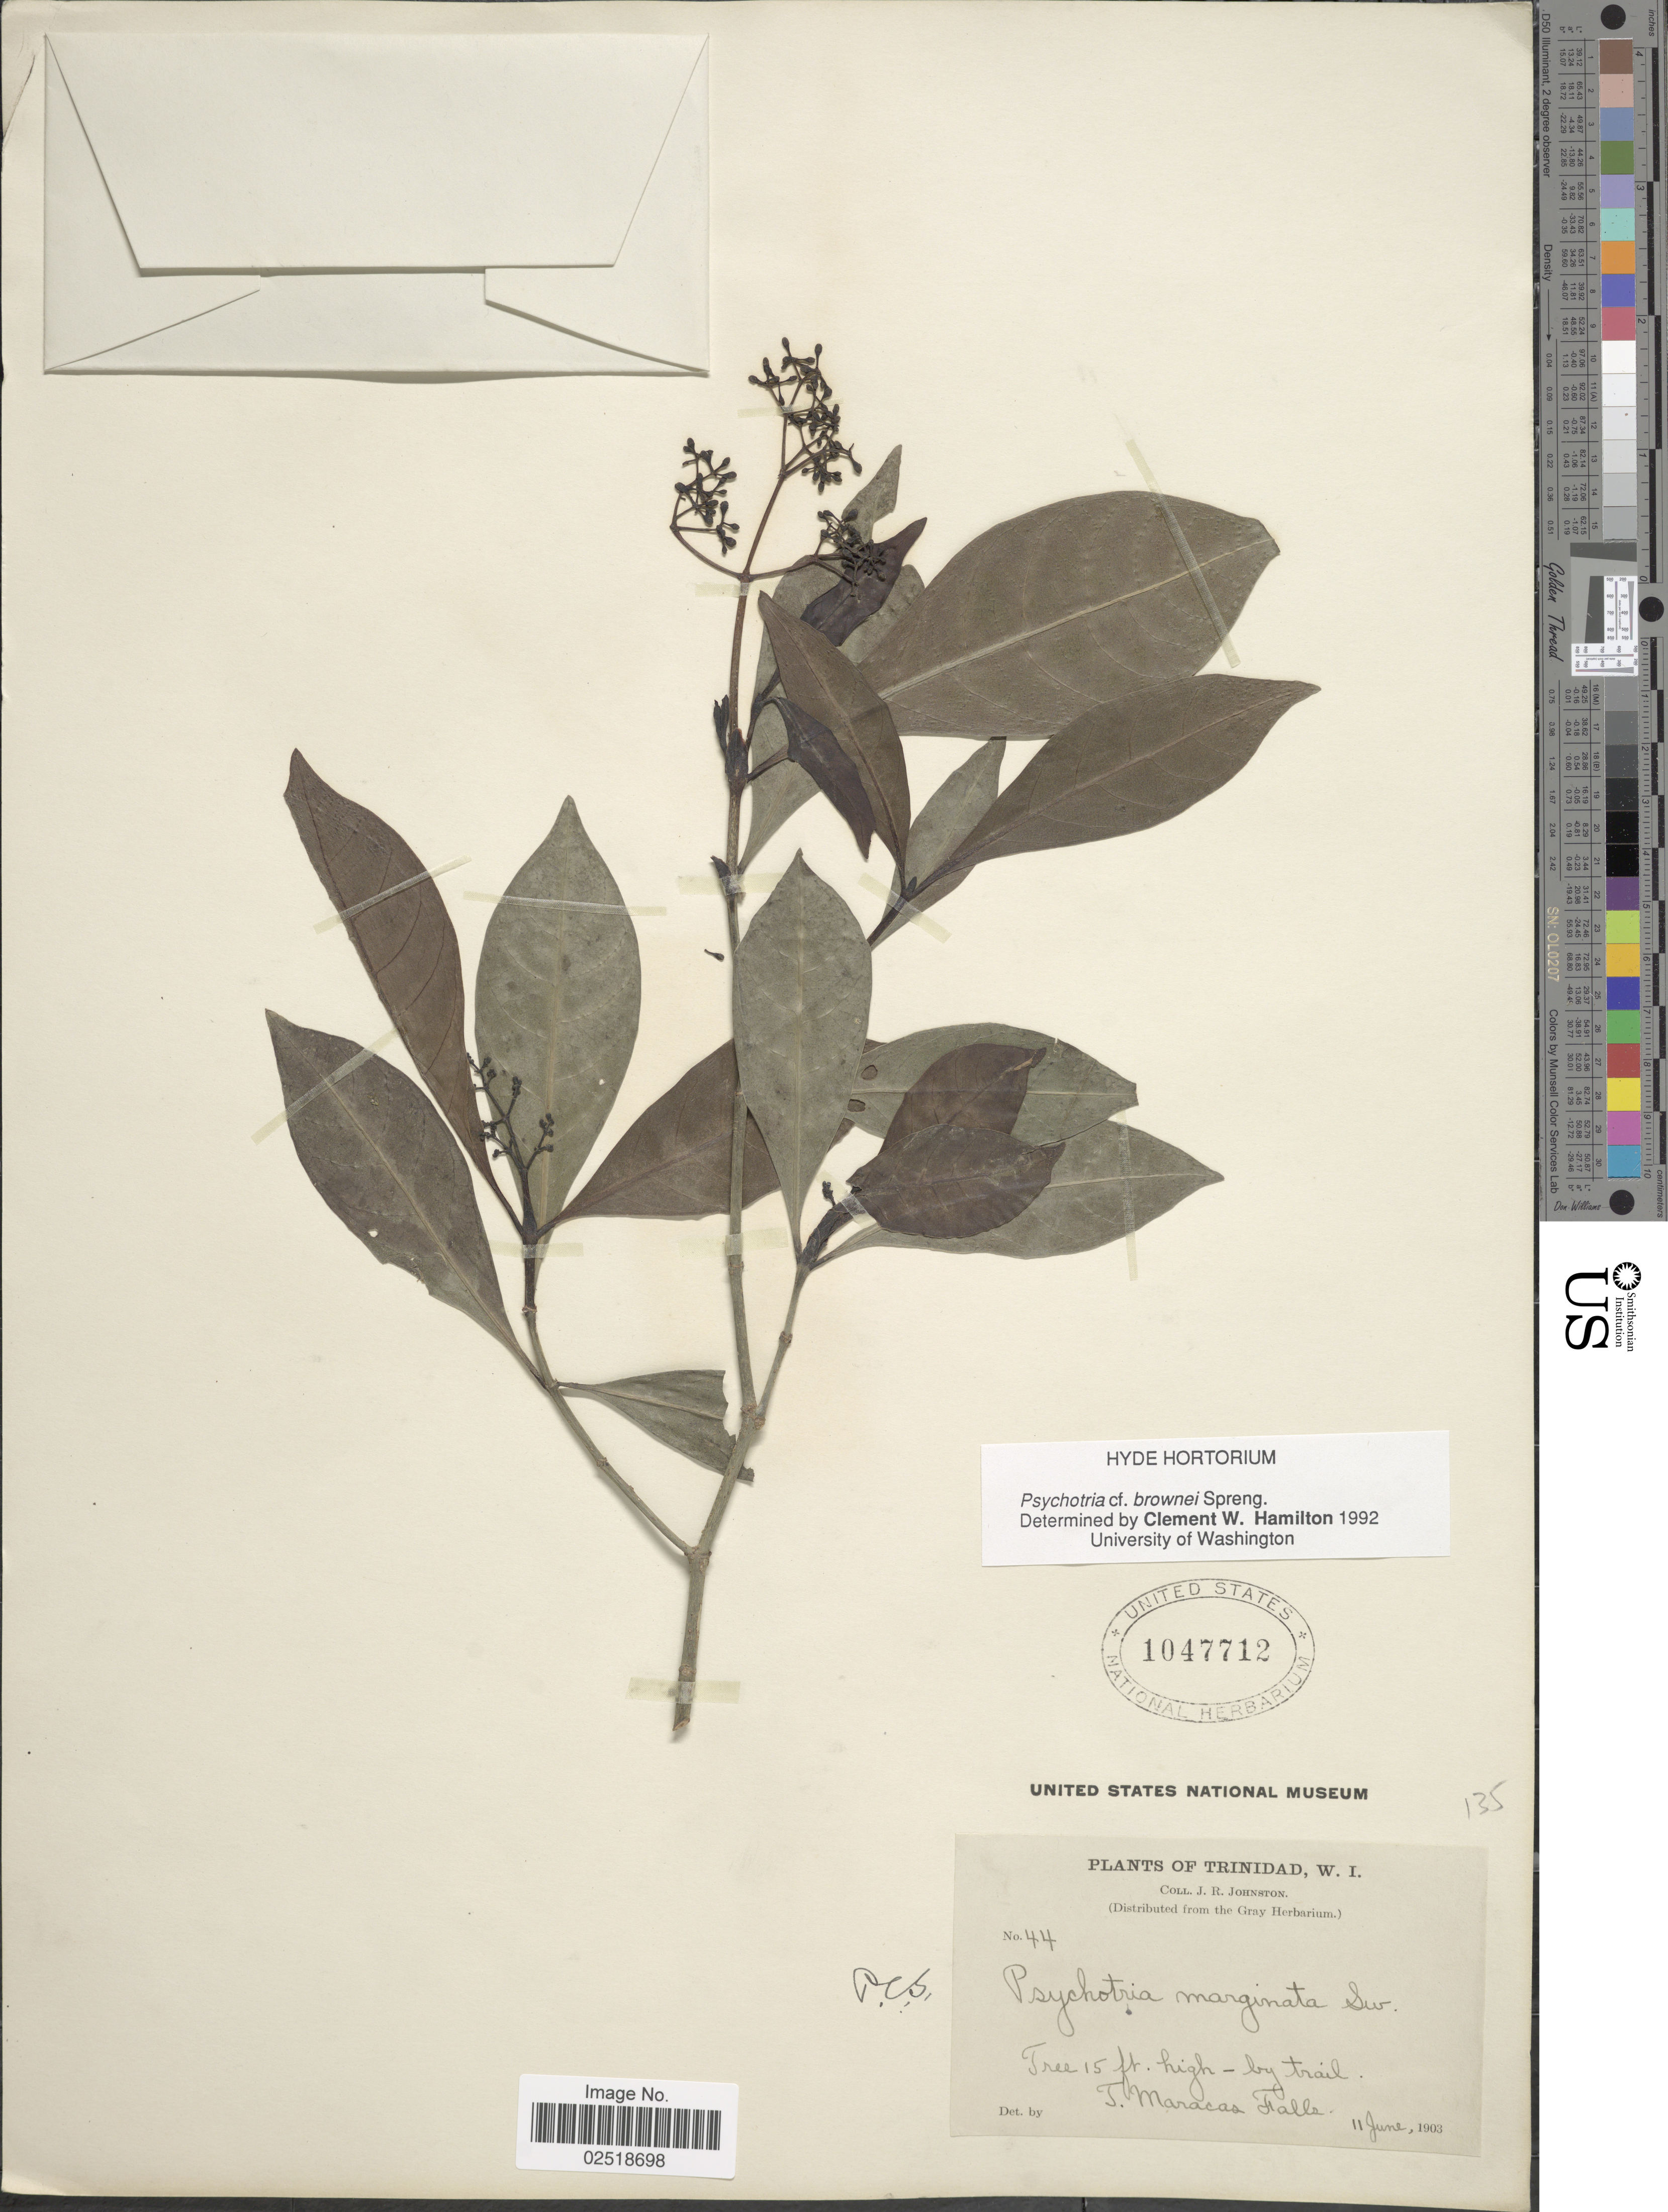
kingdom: Plantae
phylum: Tracheophyta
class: Magnoliopsida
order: Gentianales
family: Rubiaceae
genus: Psychotria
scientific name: Psychotria brownei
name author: Spreng.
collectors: J. Johnston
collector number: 44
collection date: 1903-06-11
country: Trinidad and Tobago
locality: Trinidad, T. Maracas Falls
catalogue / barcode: US 1047712